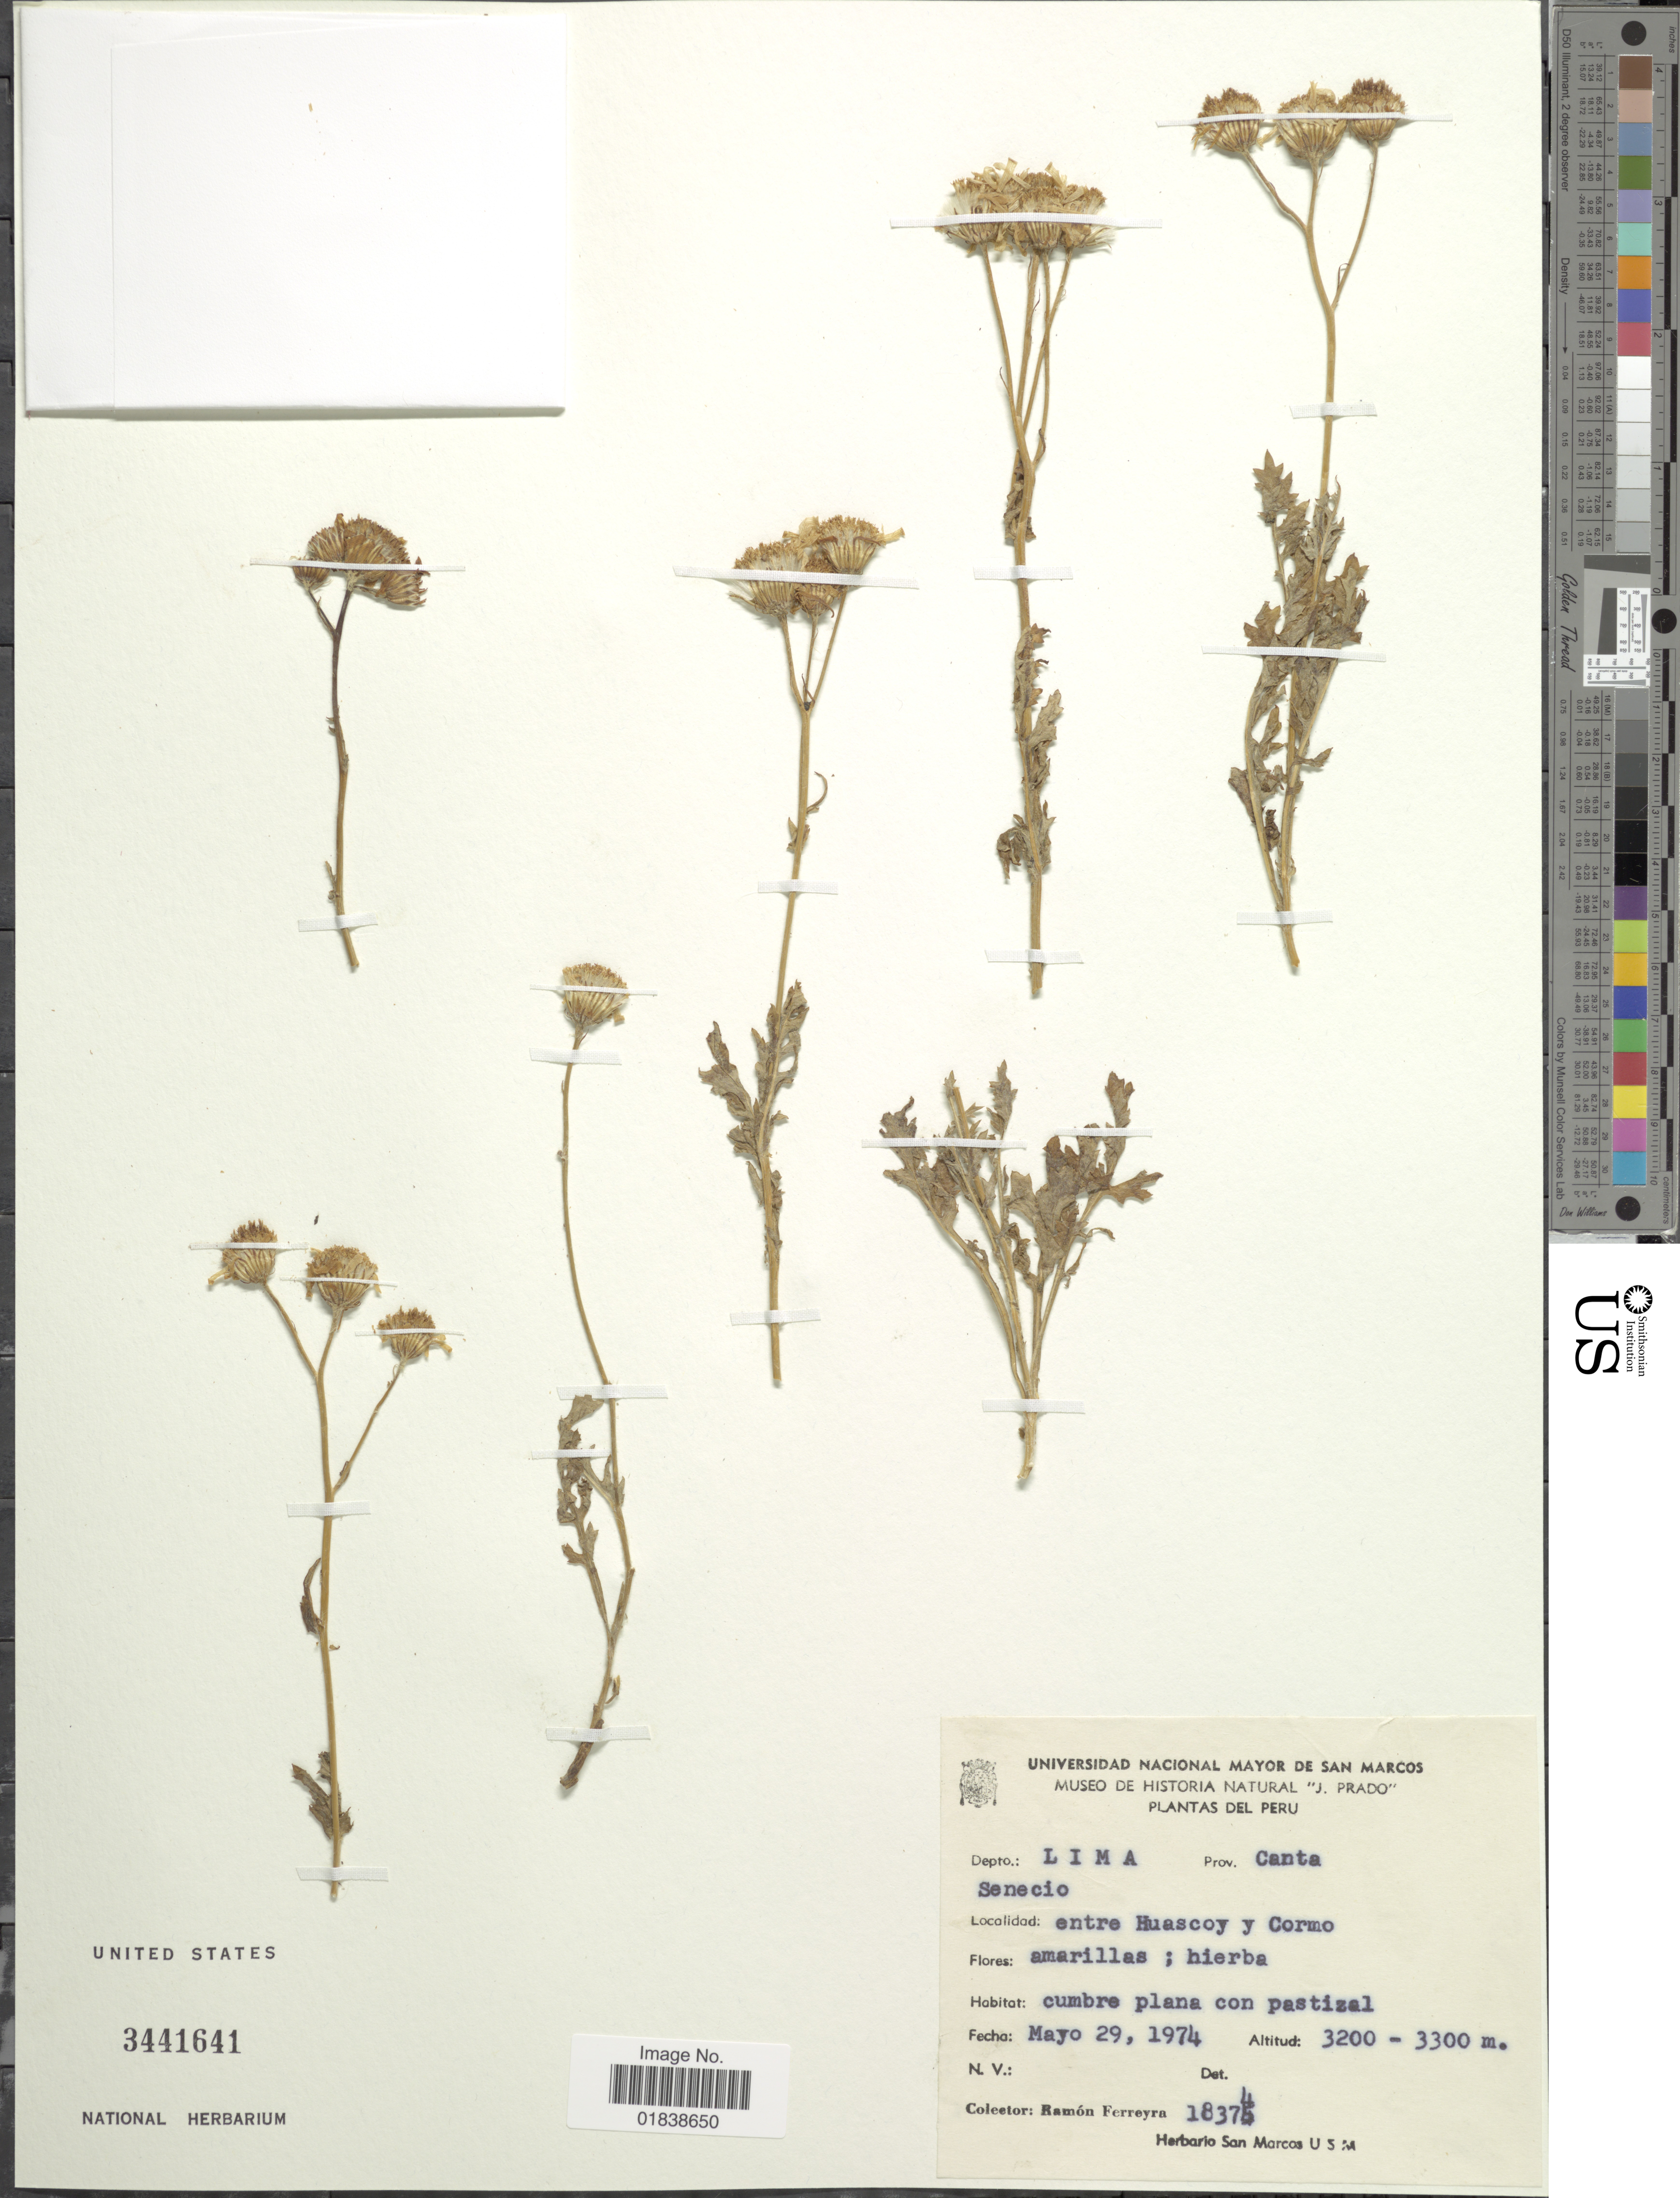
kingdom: Plantae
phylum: Tracheophyta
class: Magnoliopsida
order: Asterales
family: Asteraceae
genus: Senecio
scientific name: Senecio sp.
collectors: R. A. Ferreyra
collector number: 18374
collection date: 1974-05-28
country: Peru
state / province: Lima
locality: Prov. Canta, entre Huascoy y Cormo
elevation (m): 3200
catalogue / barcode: US 3441641